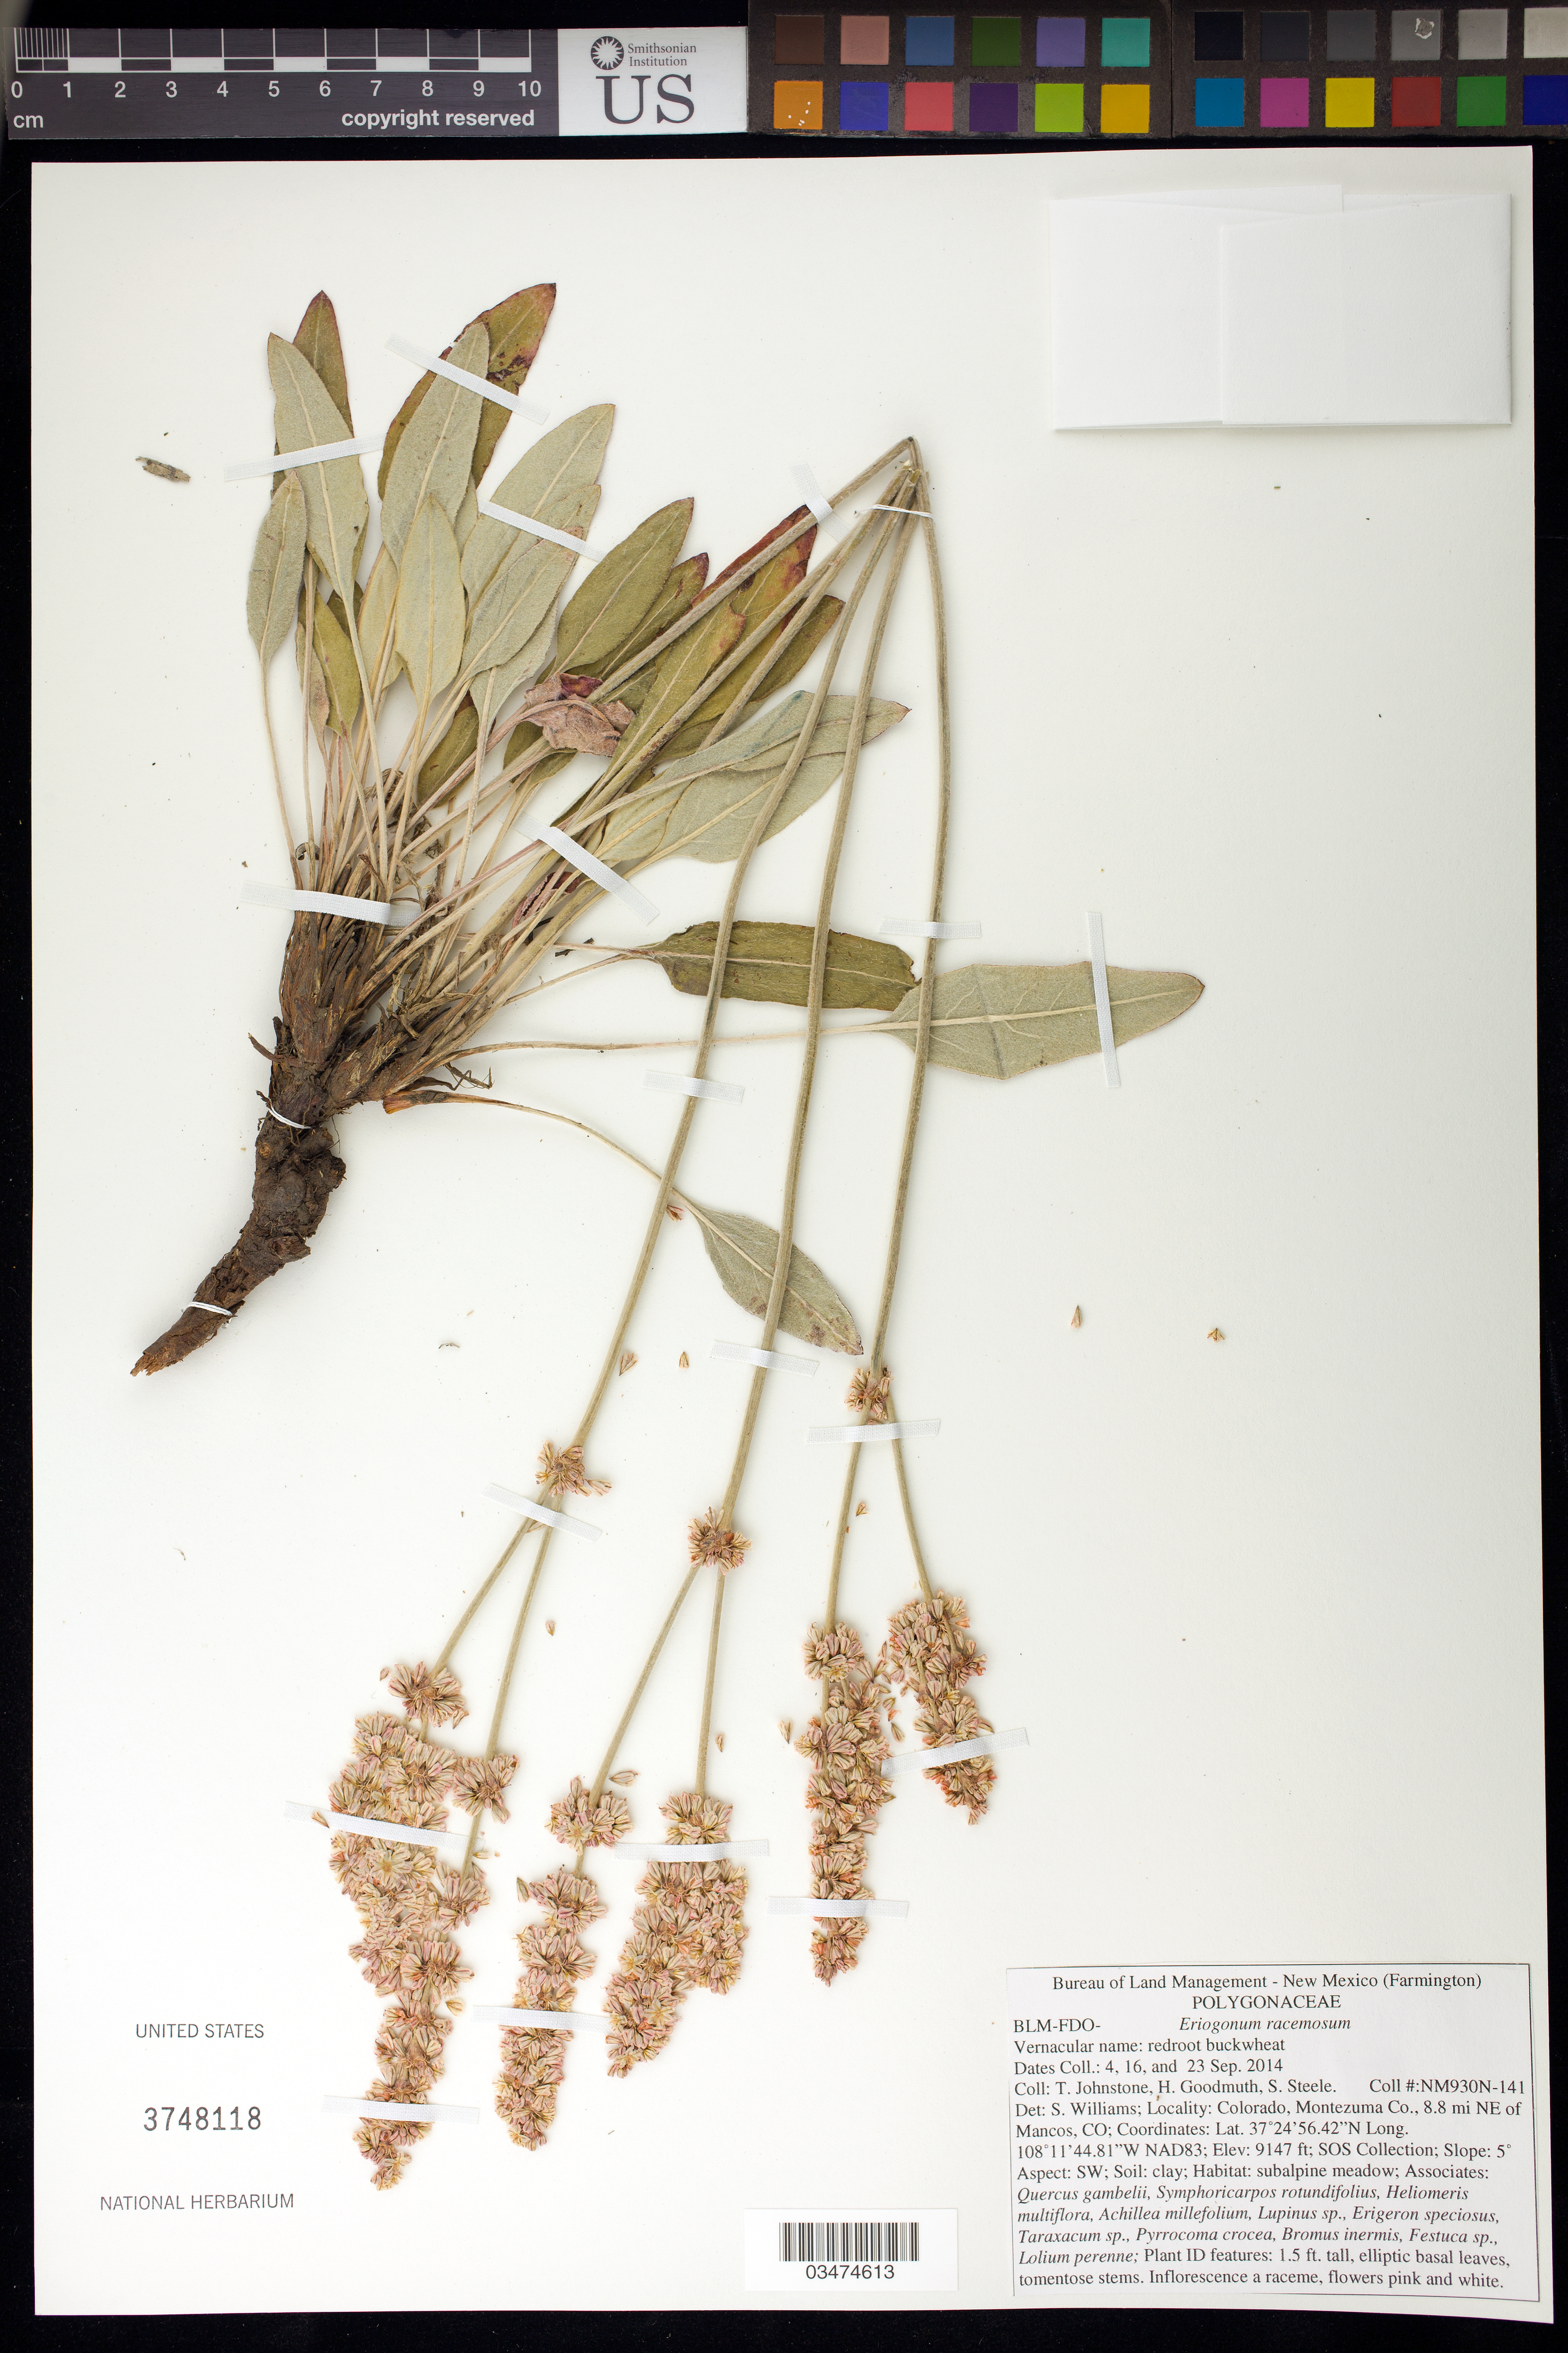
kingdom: Plantae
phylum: Tracheophyta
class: Magnoliopsida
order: Caryophyllales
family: Polygonaceae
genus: Eriogonum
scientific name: Eriogonum racemosum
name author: Nutt.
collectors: T. Johnstone, H. Goodmuth & S. Steele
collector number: NM930N-141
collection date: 2014-09-04/2014-09-23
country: United States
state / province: Colorado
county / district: Montezuma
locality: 8.8 mi. NE of Mancos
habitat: Clay. Subalpine meadow.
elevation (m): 2788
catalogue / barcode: US 3748118